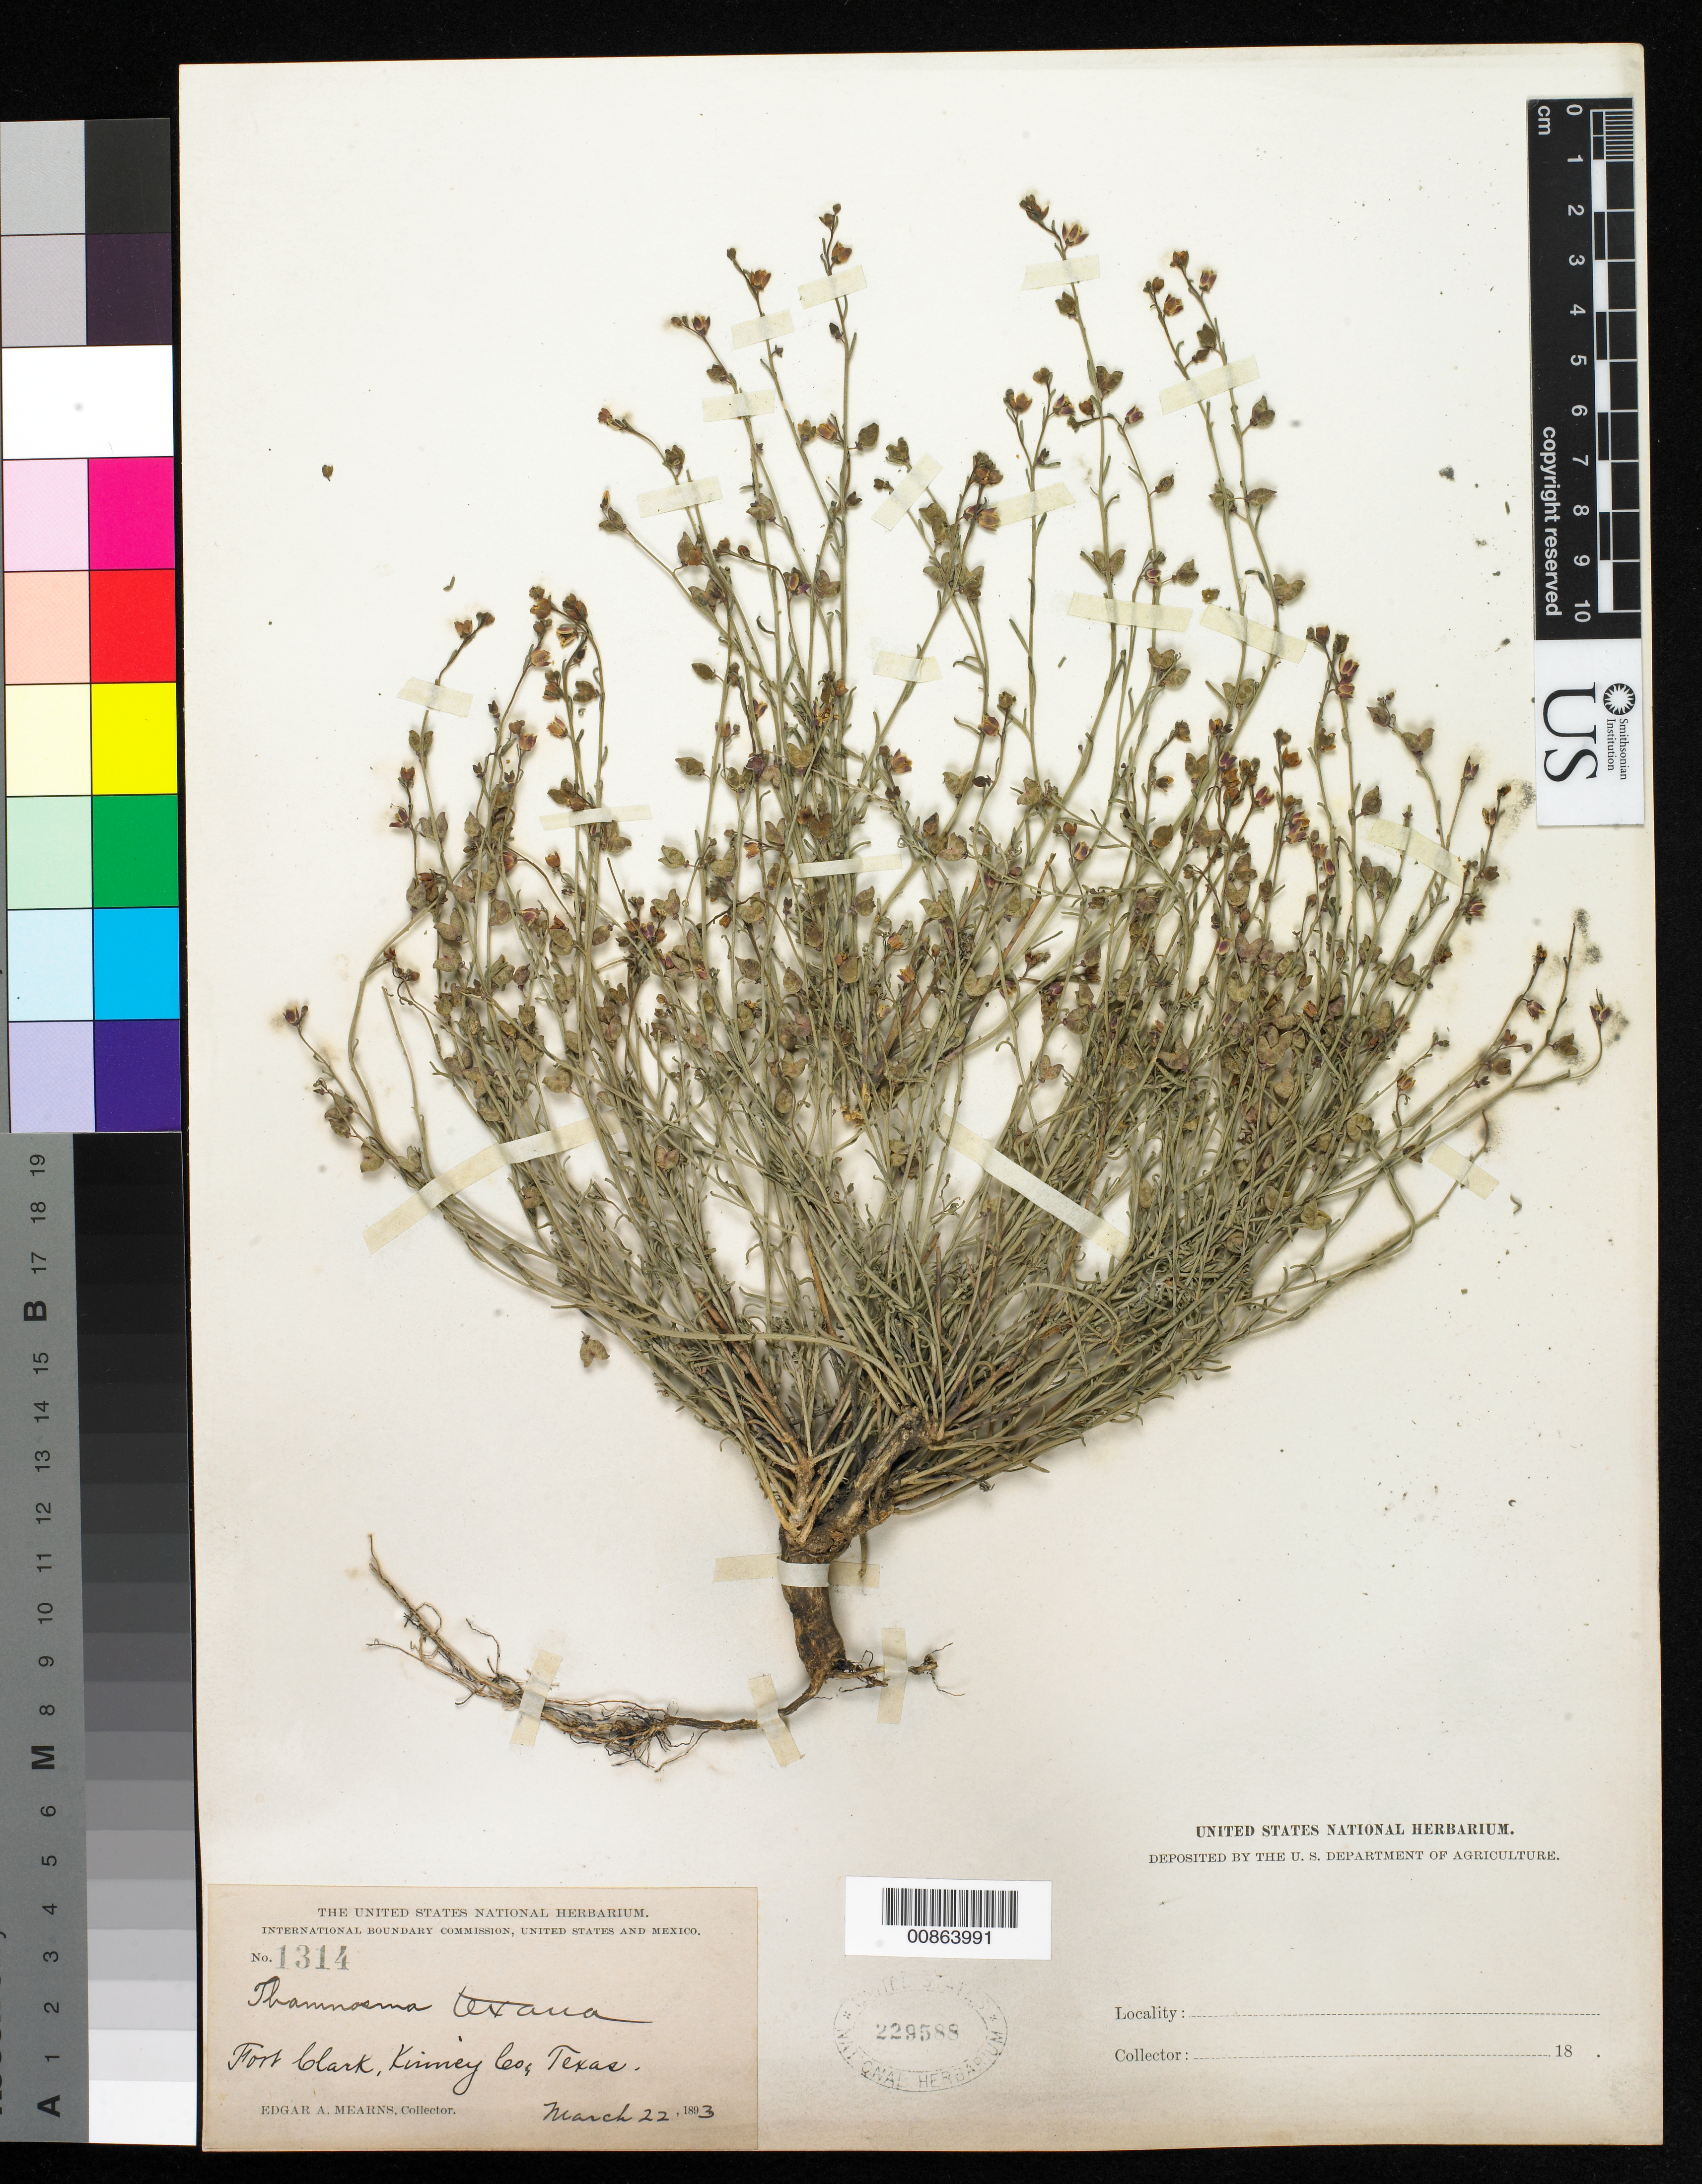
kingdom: Plantae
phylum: Tracheophyta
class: Magnoliopsida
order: Sapindales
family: Rutaceae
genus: Thamnosma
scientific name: Thamnosma texana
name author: (A. Gray) Torr.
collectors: E. A. Mearns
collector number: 1314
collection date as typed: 22 Mar 1893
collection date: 1893-03-22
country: United States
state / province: Texas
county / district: Kinney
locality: Fort Clark, Kinney County, Texas.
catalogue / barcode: US 229588